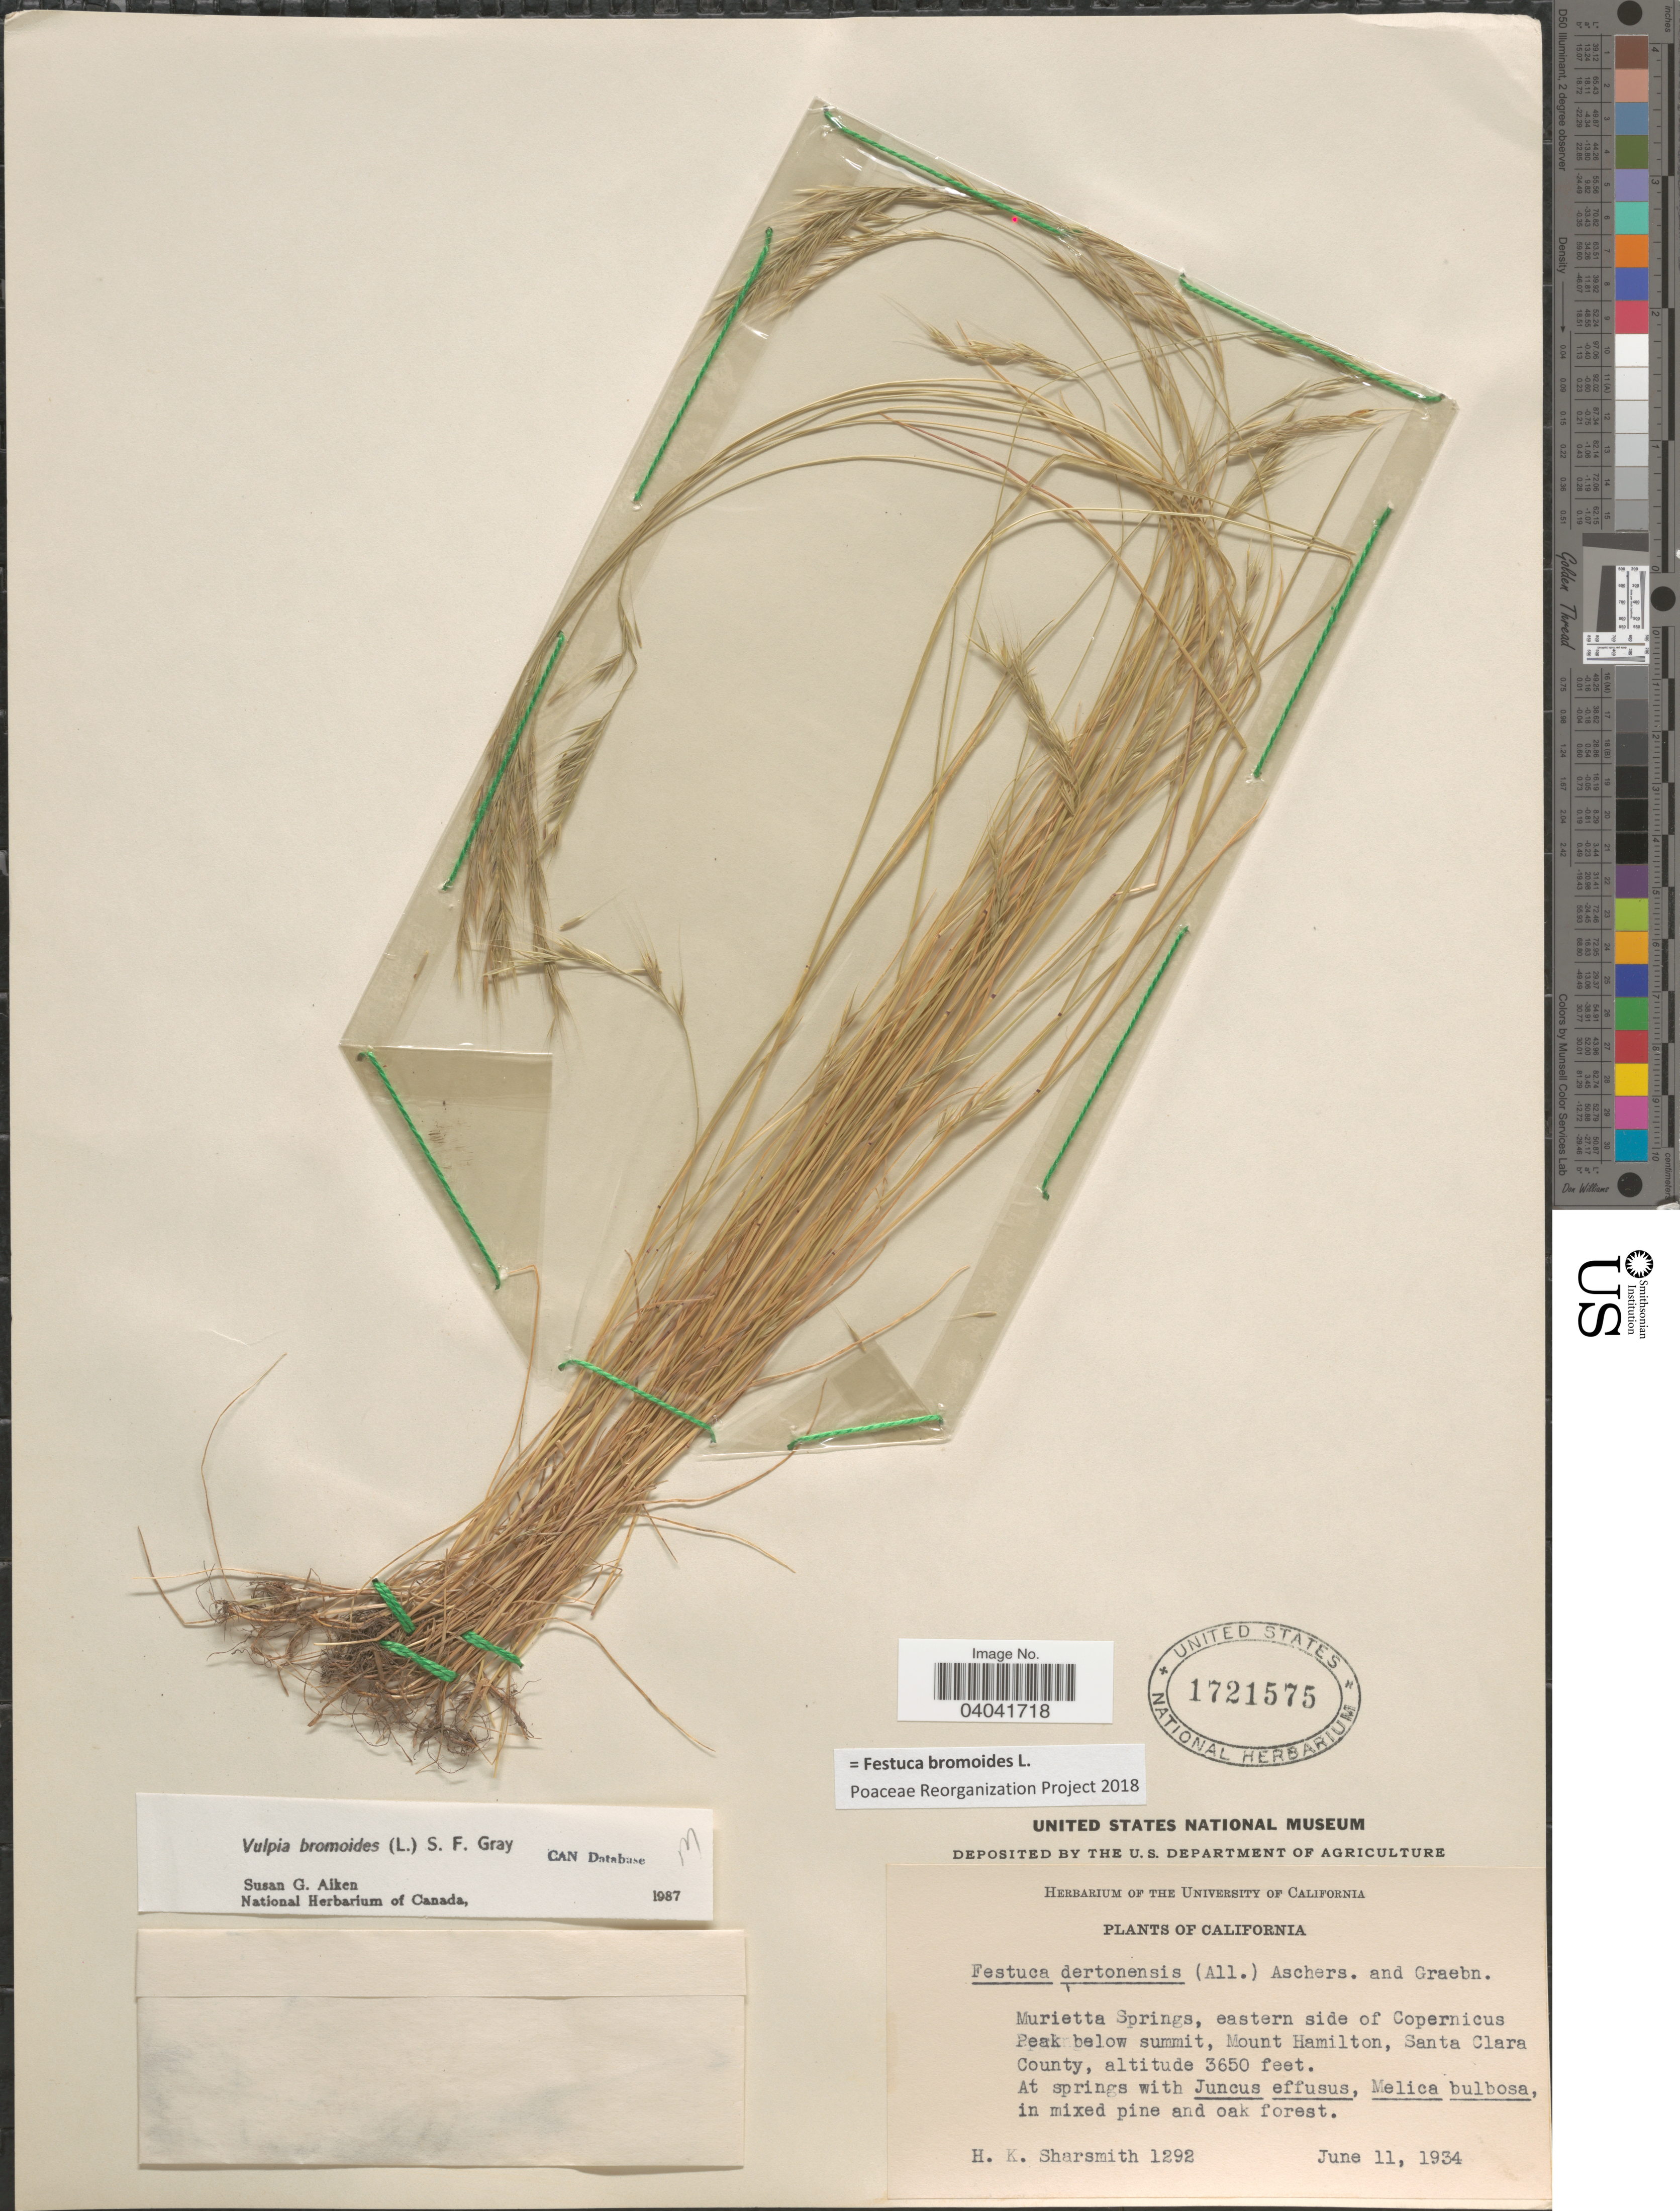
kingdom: Plantae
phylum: Tracheophyta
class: Liliopsida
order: Poales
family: Poaceae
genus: Festuca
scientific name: Festuca bromoides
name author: L.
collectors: H. Sharsmith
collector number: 1292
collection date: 1934-06-11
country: United States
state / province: California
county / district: Santa Clara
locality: Murietta Springs, eastern side of Copernicus Peak below summit, Mount Hamilton, Santa Clara County.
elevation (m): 1113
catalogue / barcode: US 1721575